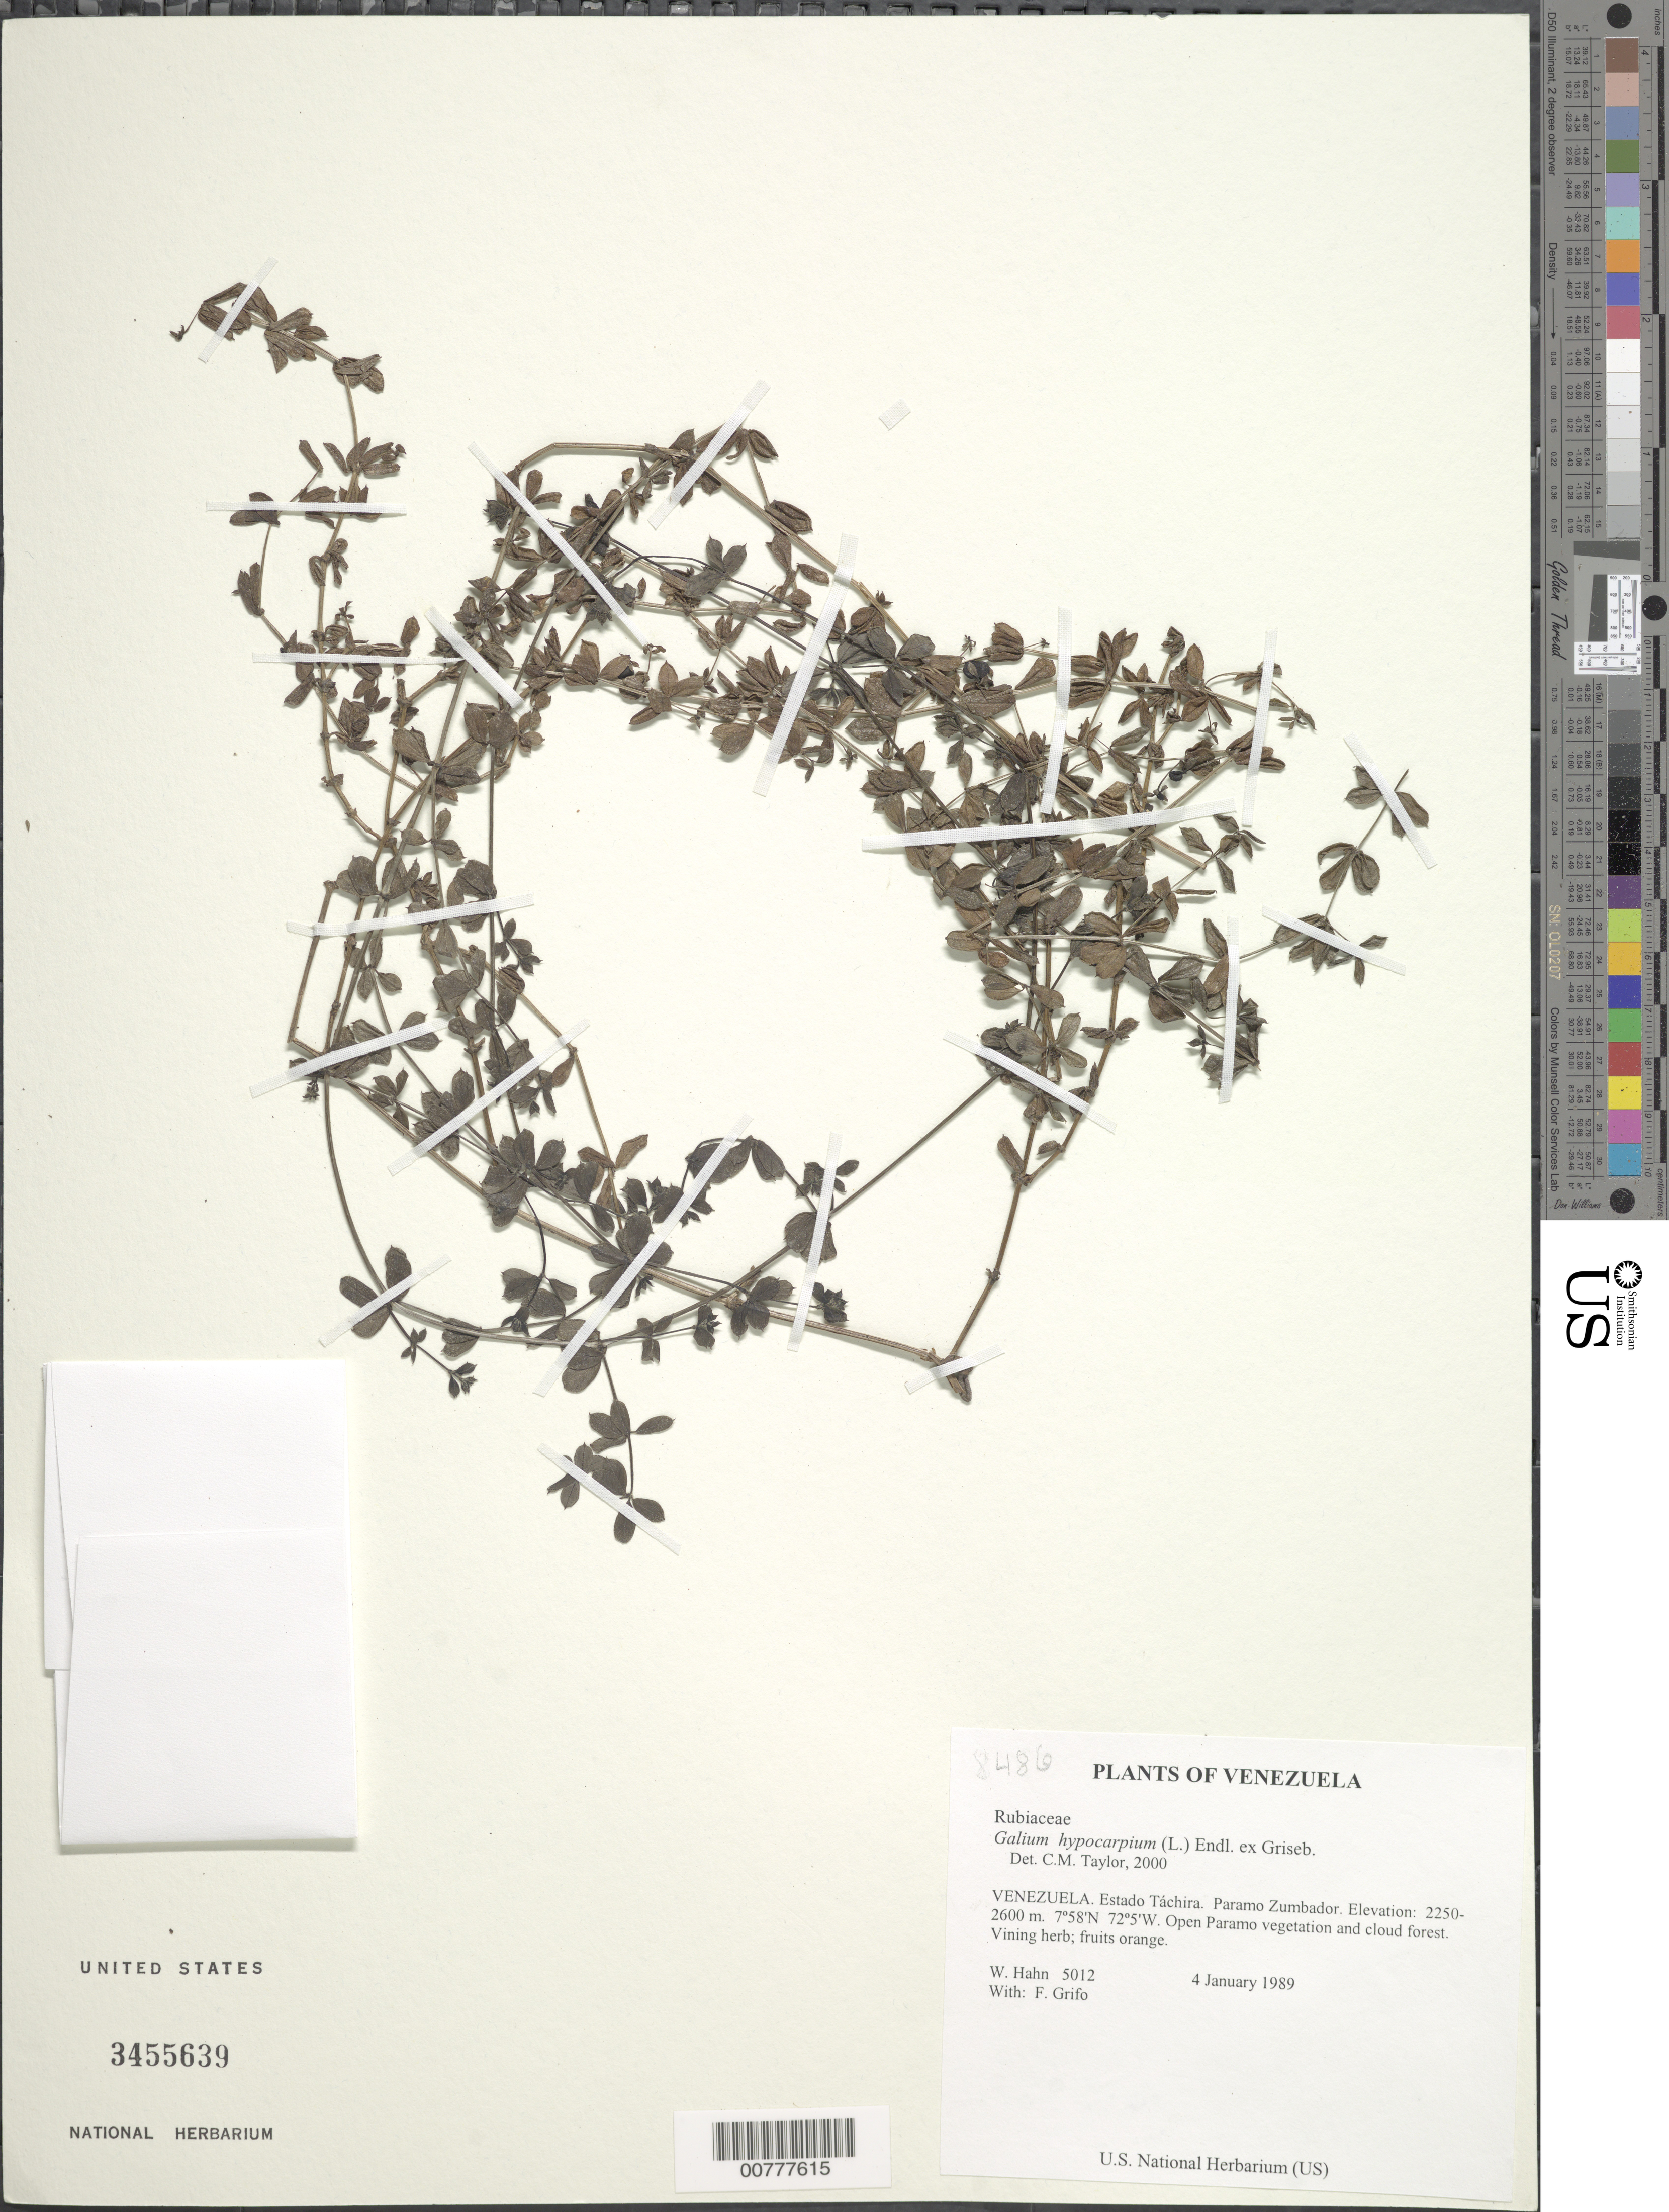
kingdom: Plantae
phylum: Tracheophyta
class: Magnoliopsida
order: Gentianales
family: Rubiaceae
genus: Galium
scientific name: Galium hypocarpium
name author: (L.) Endl. ex Griseb.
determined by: Taylor, Charlotte M.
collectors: W. Hahn & F. Grifo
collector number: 5012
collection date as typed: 4 January 1989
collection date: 1989-01-04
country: Venezuela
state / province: Táchira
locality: Paramo Zumbador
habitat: Open Paramo vegetation and cloud forest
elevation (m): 2250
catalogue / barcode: US 3455639